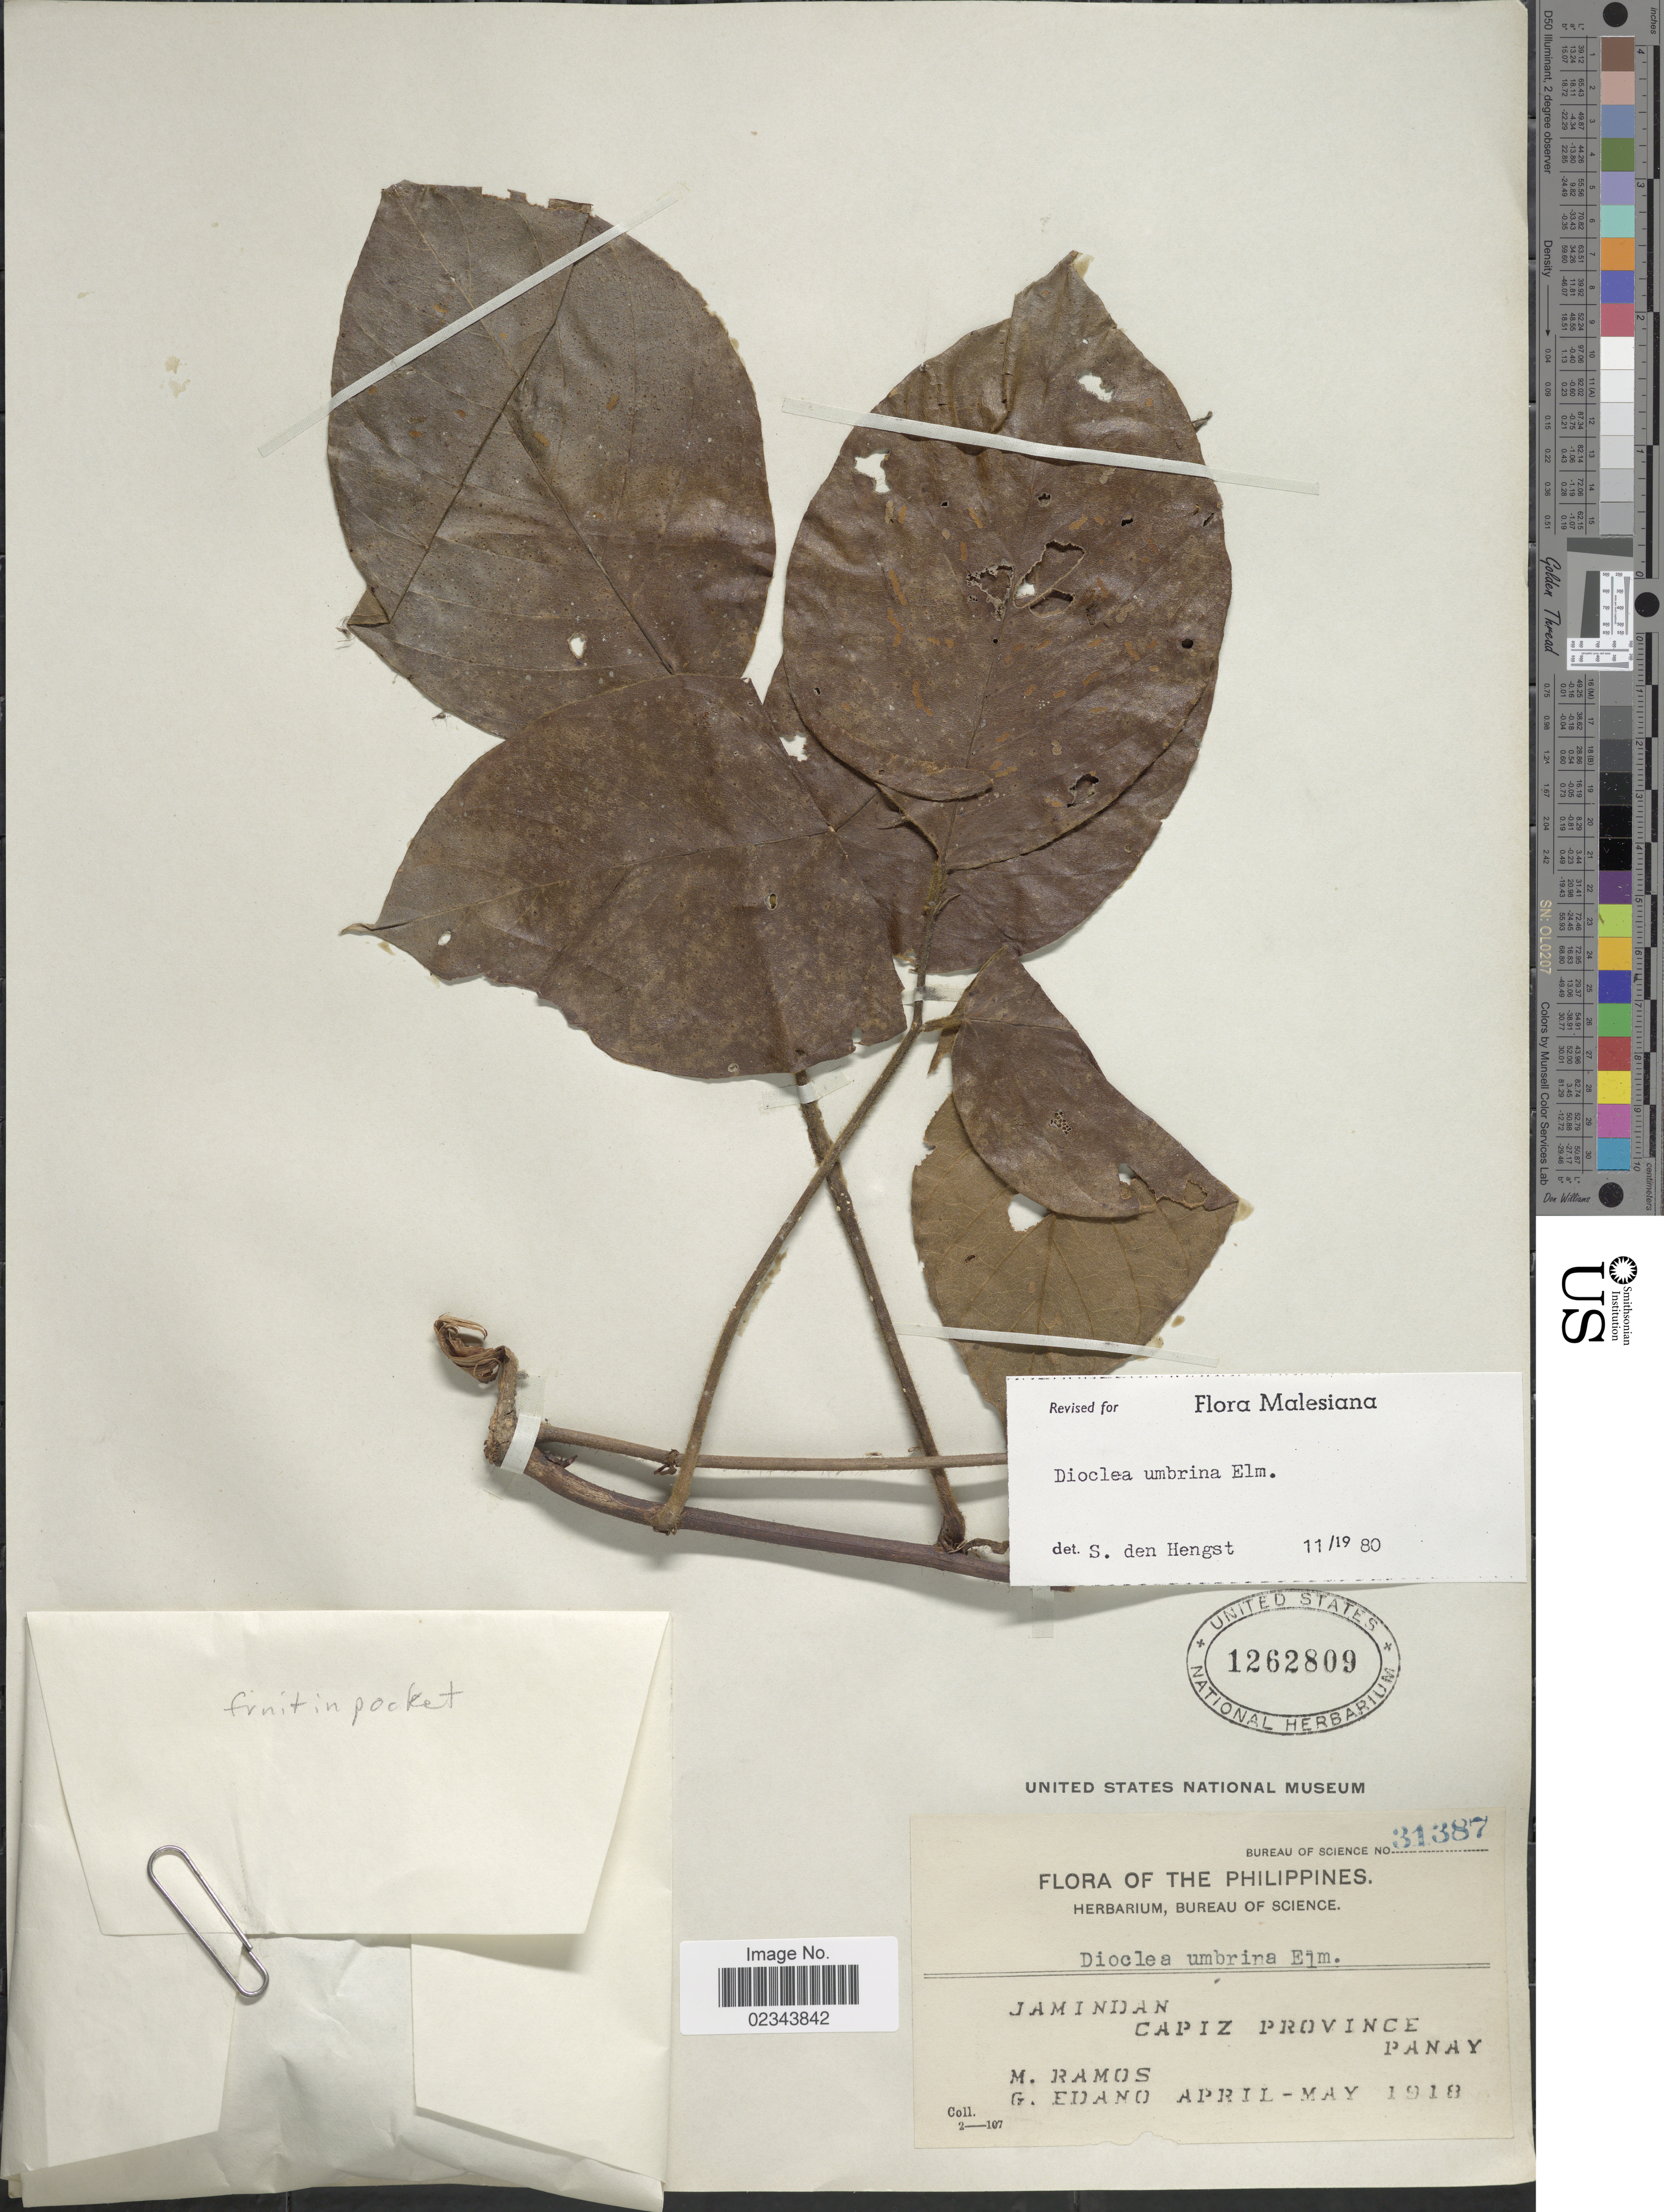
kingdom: Plantae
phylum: Tracheophyta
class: Magnoliopsida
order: Fabales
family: Fabaceae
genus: Macropsychanthus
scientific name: Macropsychanthus umbrinus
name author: (Elmer) L.P. Queiroz & Snak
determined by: Strong, Mark T., (BOT), Smithsonian Institution - National Museum of Natural History (UNITED STATES)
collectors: M. Ramos & G. Edaño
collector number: Bureau of Science 31387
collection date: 1918-04/1918-05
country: Philippines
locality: Jamindan, Capiz Province, Panay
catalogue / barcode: US 1262809